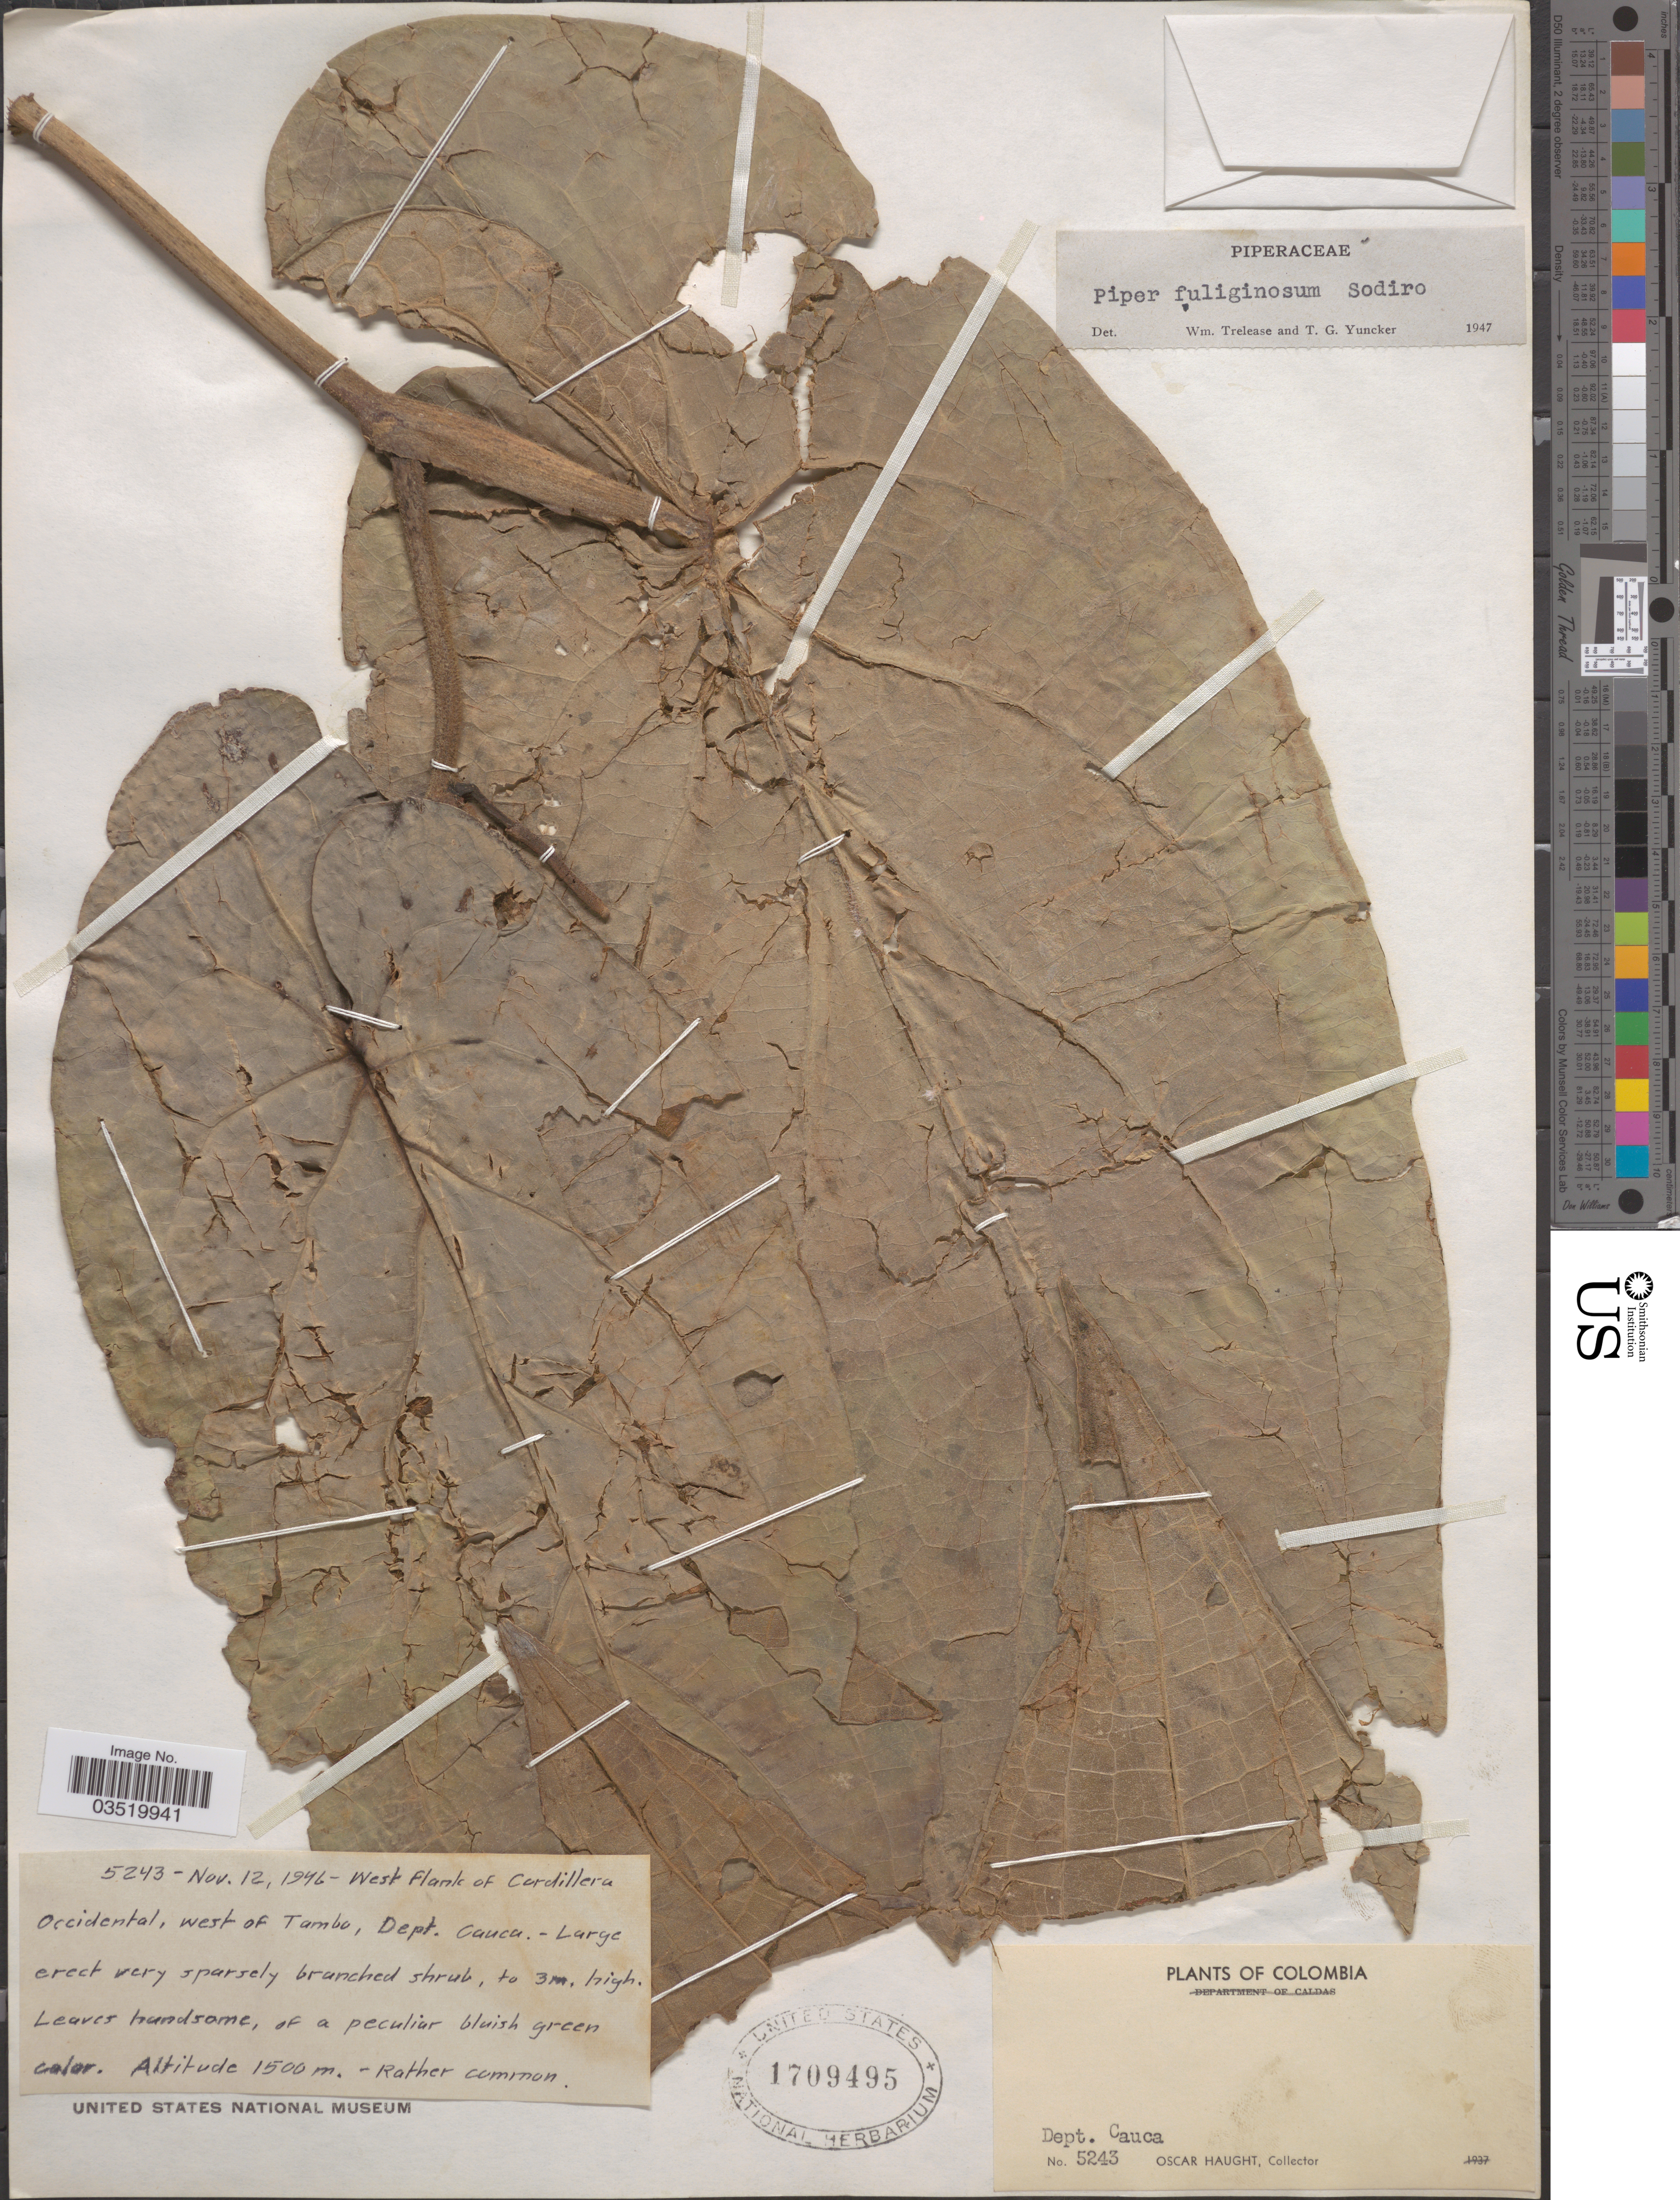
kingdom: Plantae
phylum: Tracheophyta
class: Magnoliopsida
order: Piperales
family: Piperaceae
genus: Piper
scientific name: Piper fuliginosum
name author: Sodiro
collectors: O. L. Haught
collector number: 5243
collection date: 1946-11-12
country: Colombia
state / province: Cauca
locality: West Flank of Cordillera Occidental, west of Tambo, Dept. Cauca.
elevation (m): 1500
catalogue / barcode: US 1709495